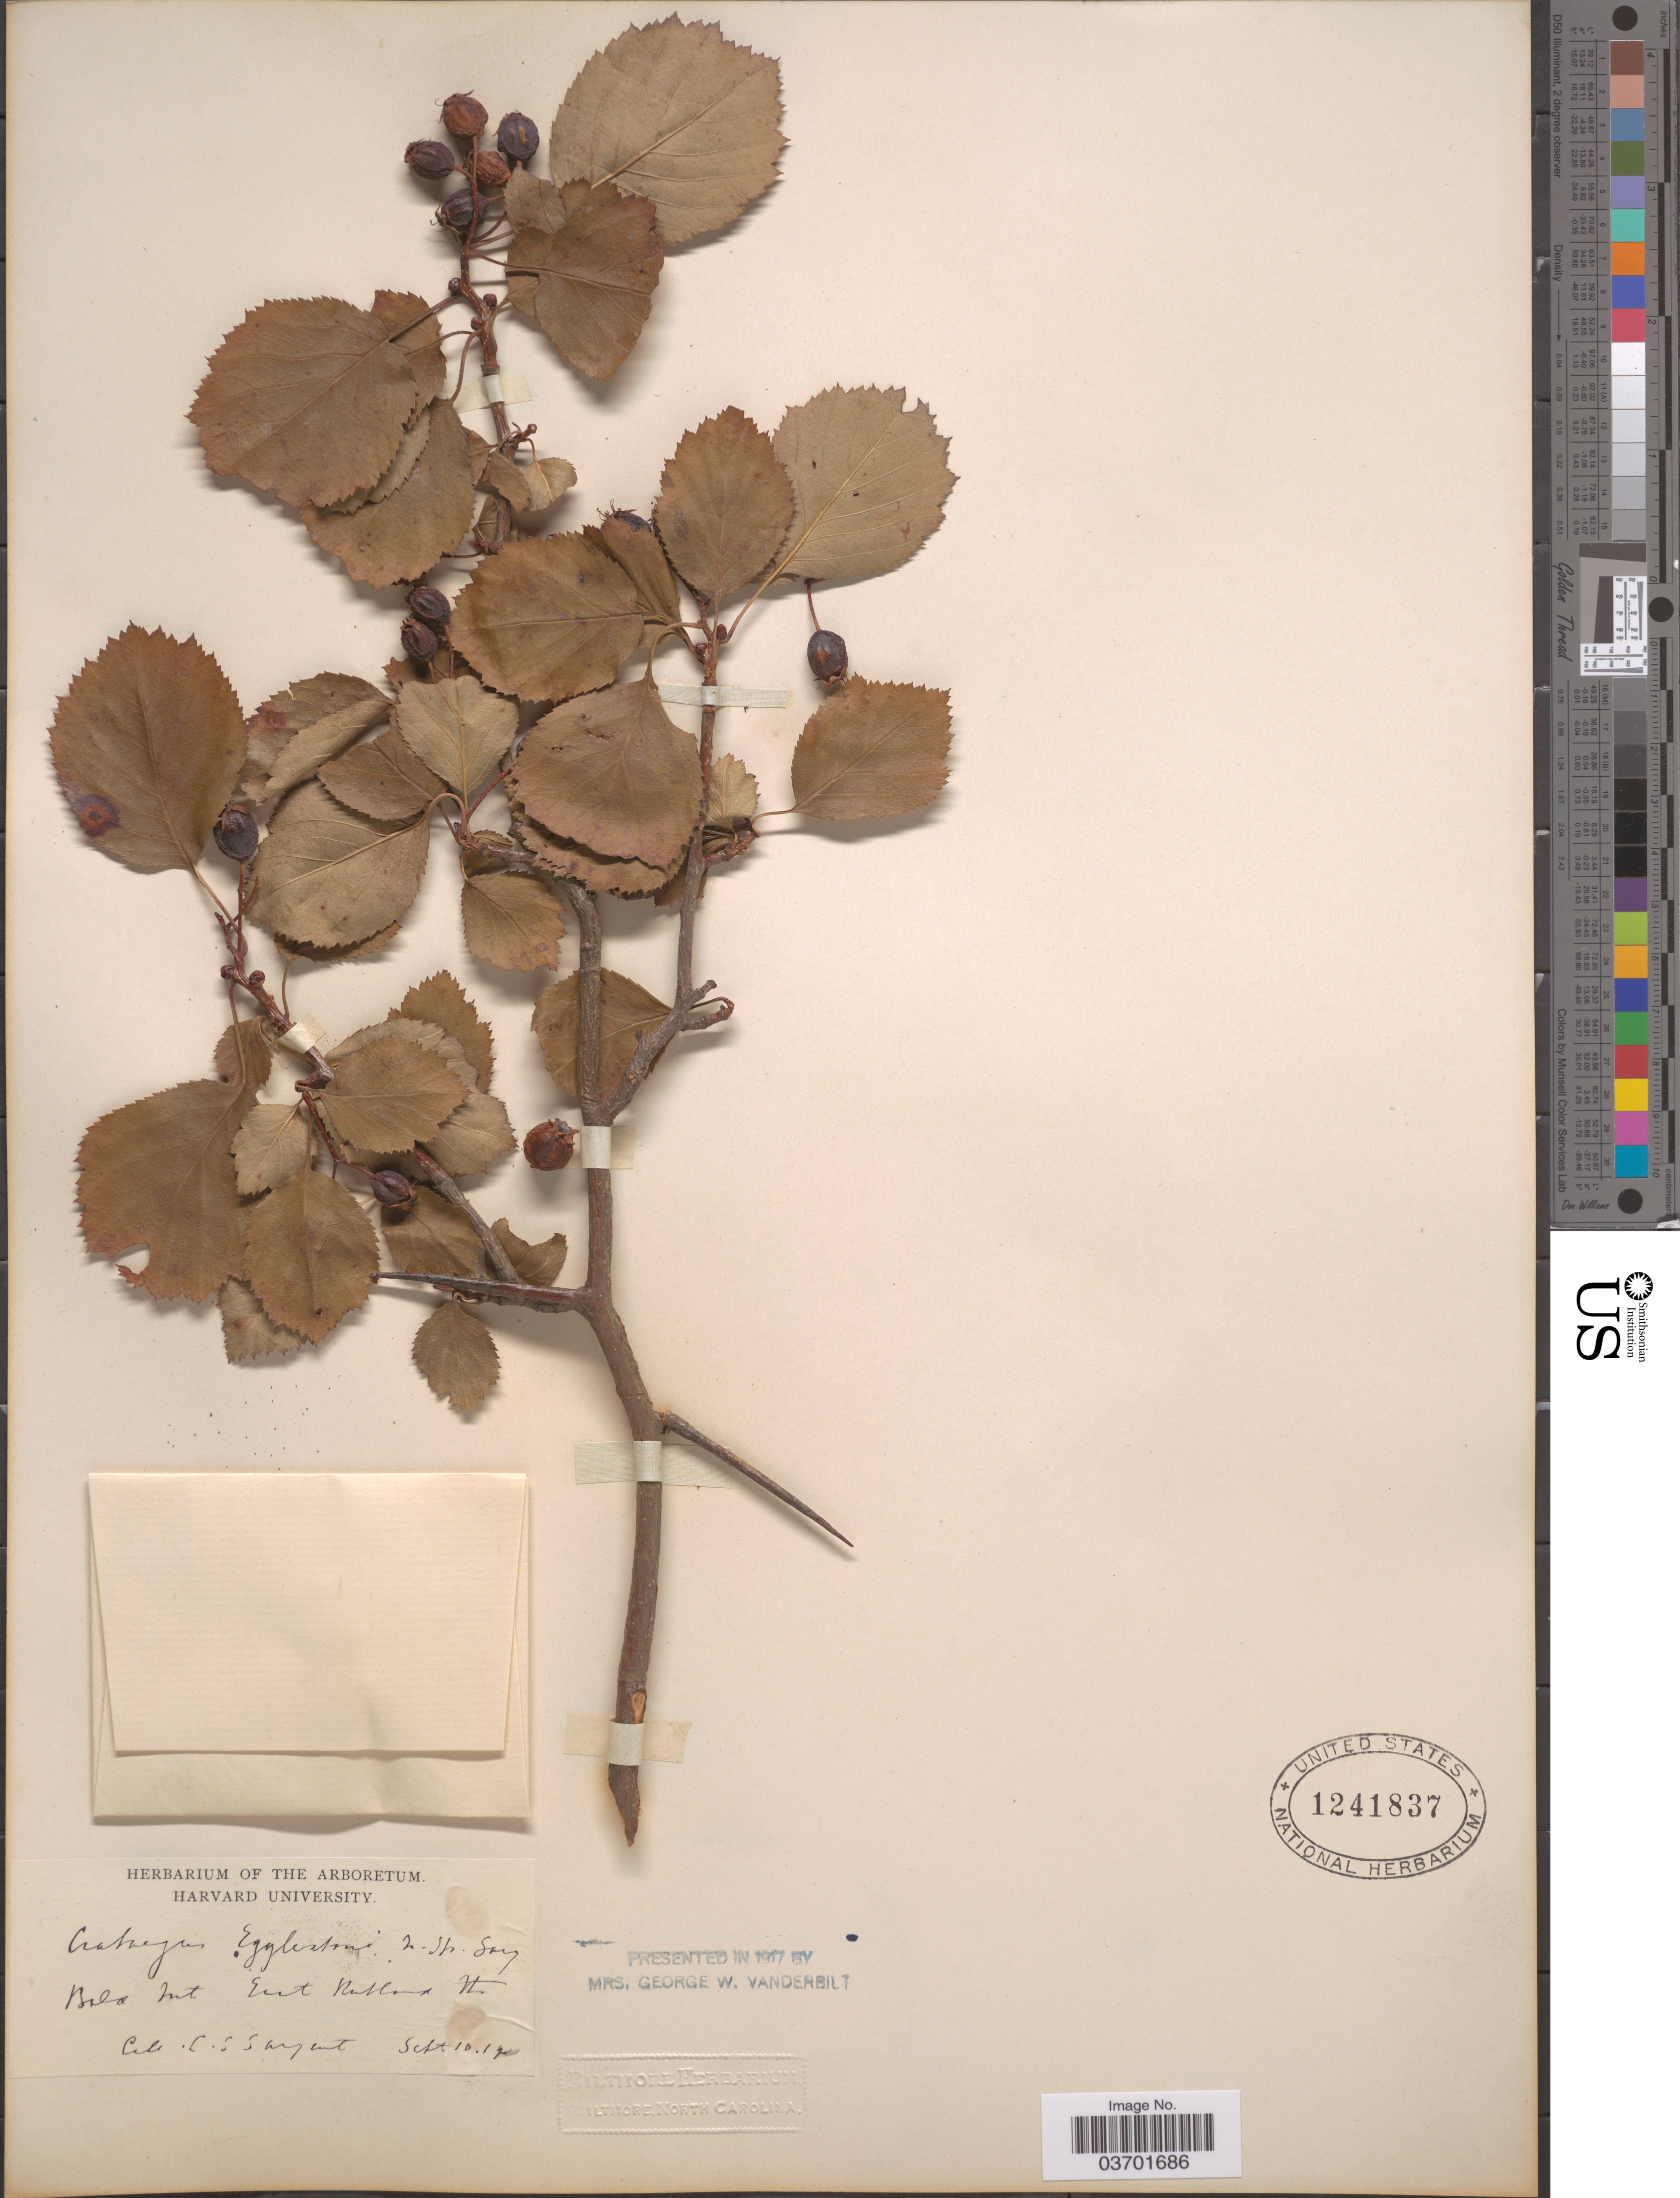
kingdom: Plantae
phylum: Tracheophyta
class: Magnoliopsida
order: Rosales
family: Rosaceae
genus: Crataegus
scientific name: Crataegus scabrida var. egglestonii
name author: Sarg.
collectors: C. S. Sargent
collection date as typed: Transcribed d/m/y: 10/9/17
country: United States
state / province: Vermont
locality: Bald Mt East Rutland.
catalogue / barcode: US 1241837